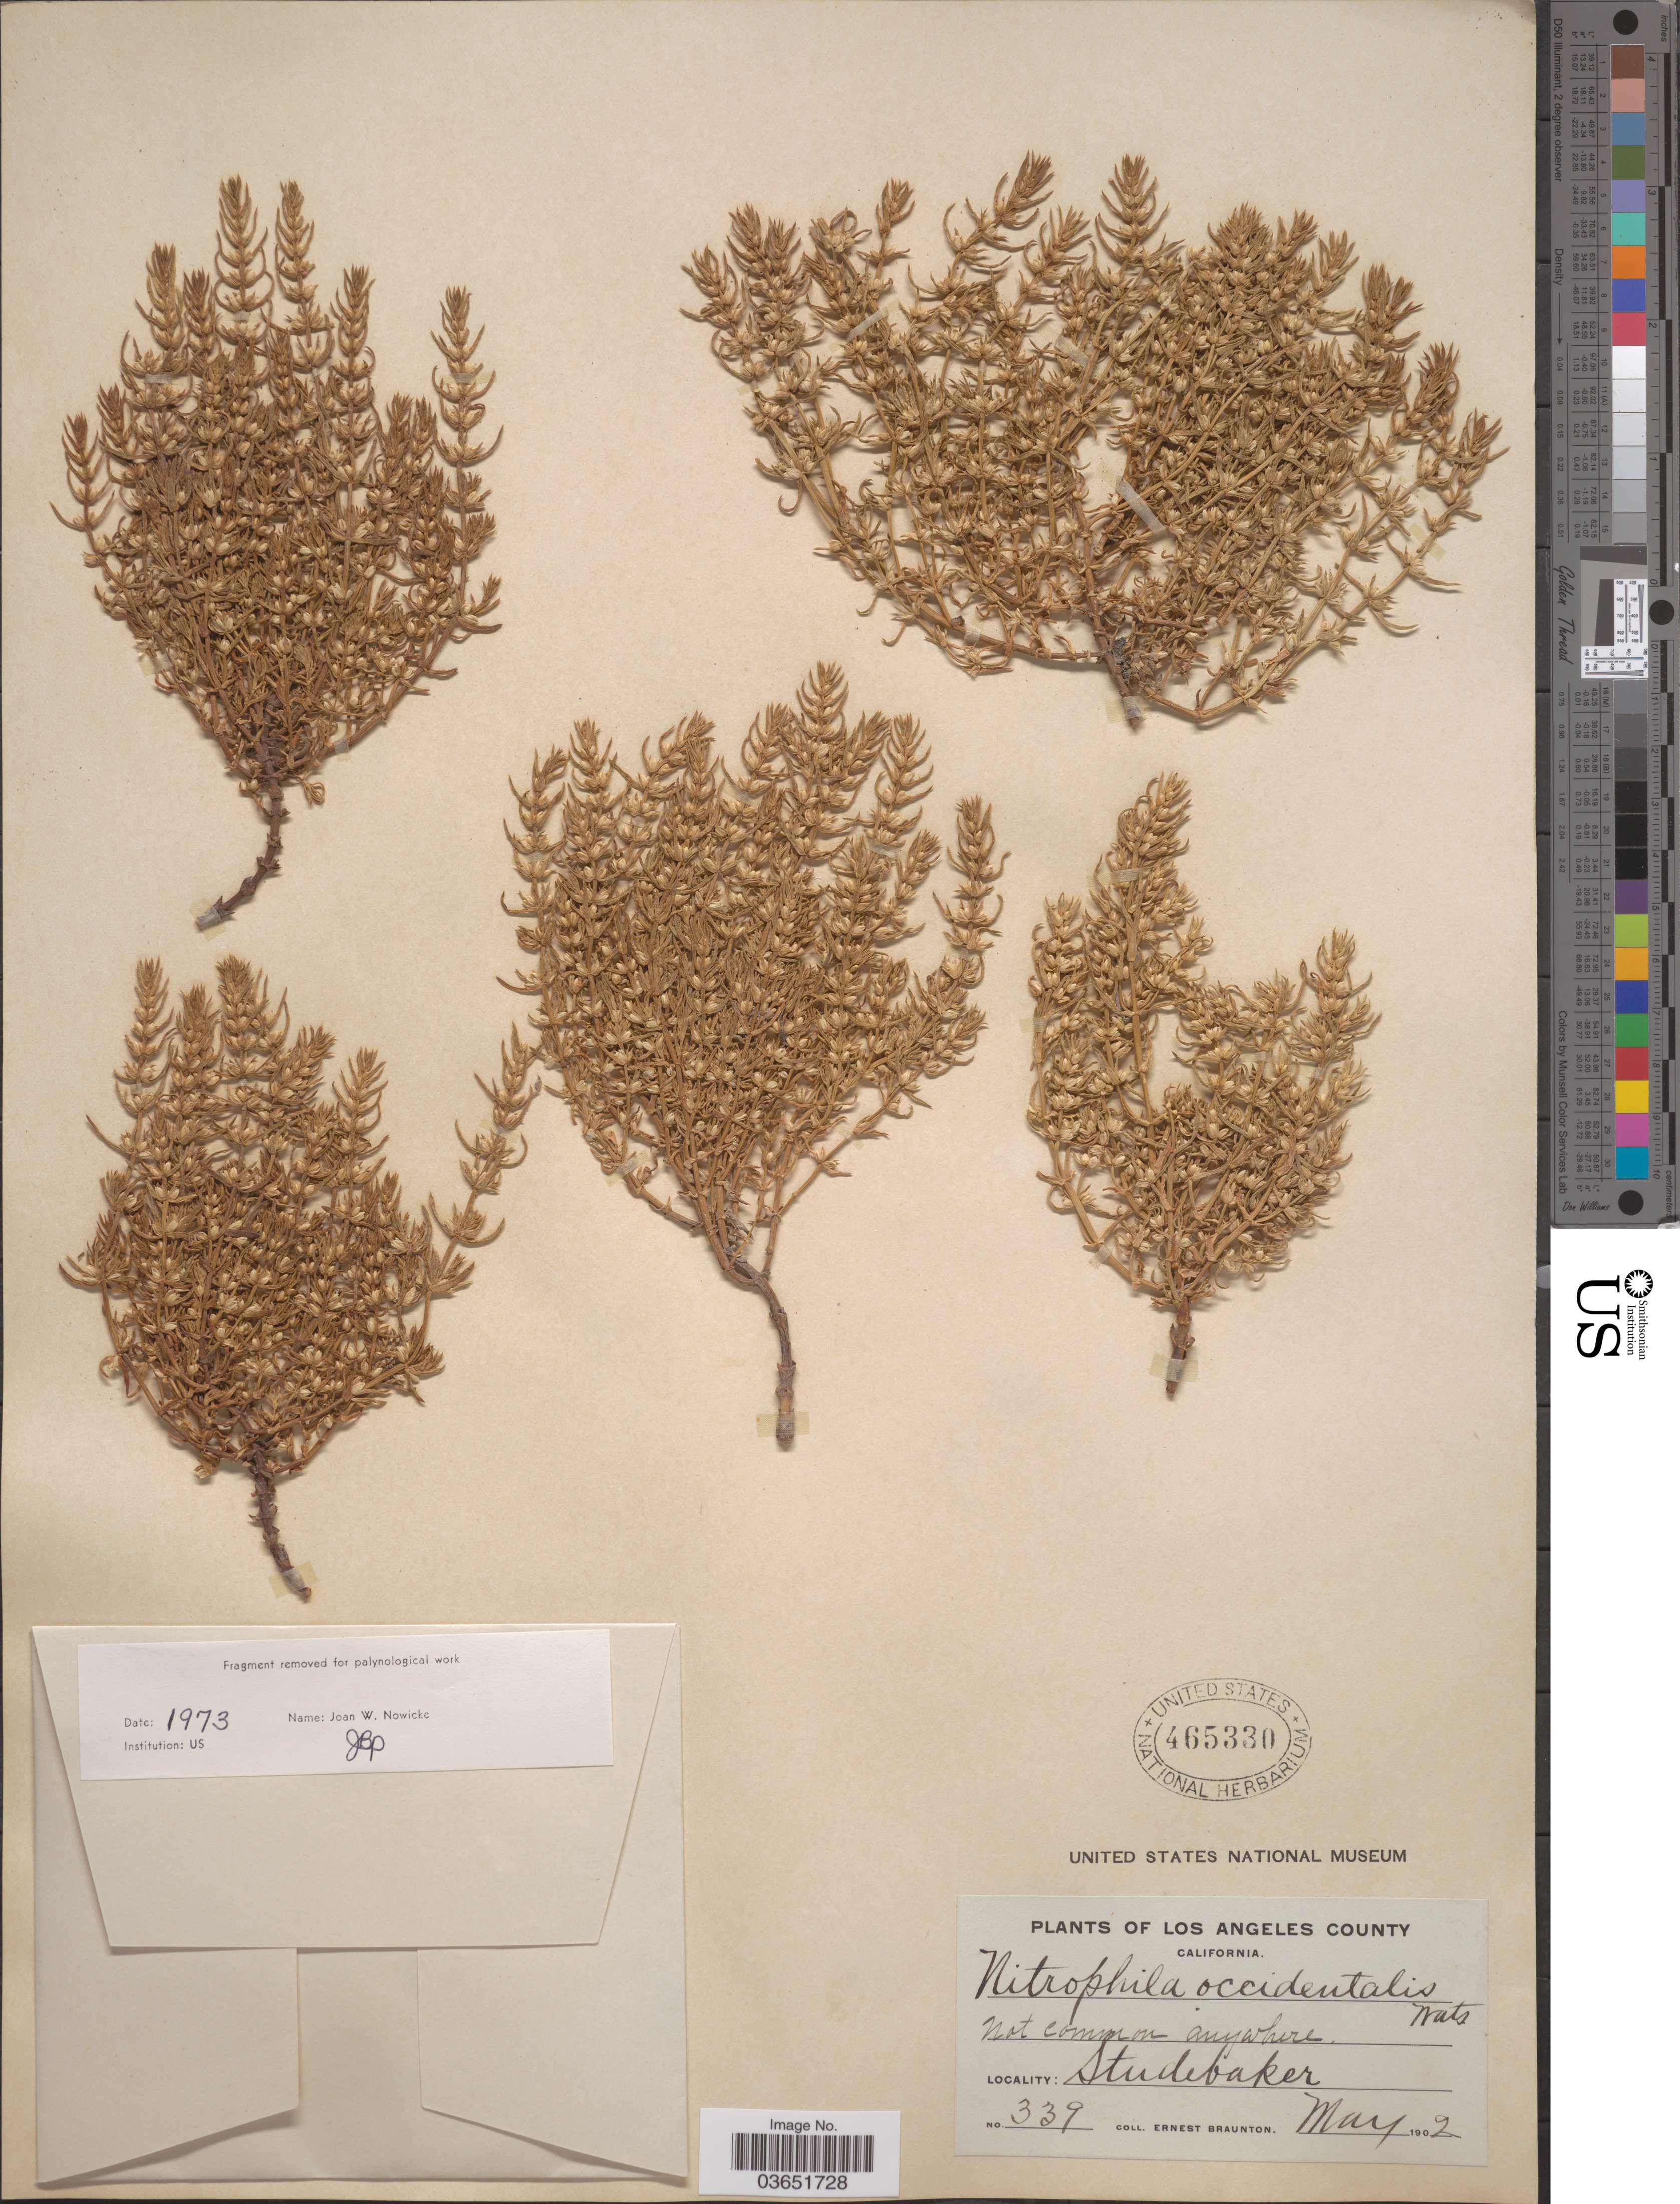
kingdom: Plantae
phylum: Tracheophyta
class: Magnoliopsida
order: Caryophyllales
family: Amaranthaceae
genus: Nitrophila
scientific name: Nitrophila occidentalis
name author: (Moq.) S. Watson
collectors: E. Braunton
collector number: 339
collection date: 1902-05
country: United States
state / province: California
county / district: Los Angeles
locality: Los Angeles County. Studebaker.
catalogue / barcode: US 465330